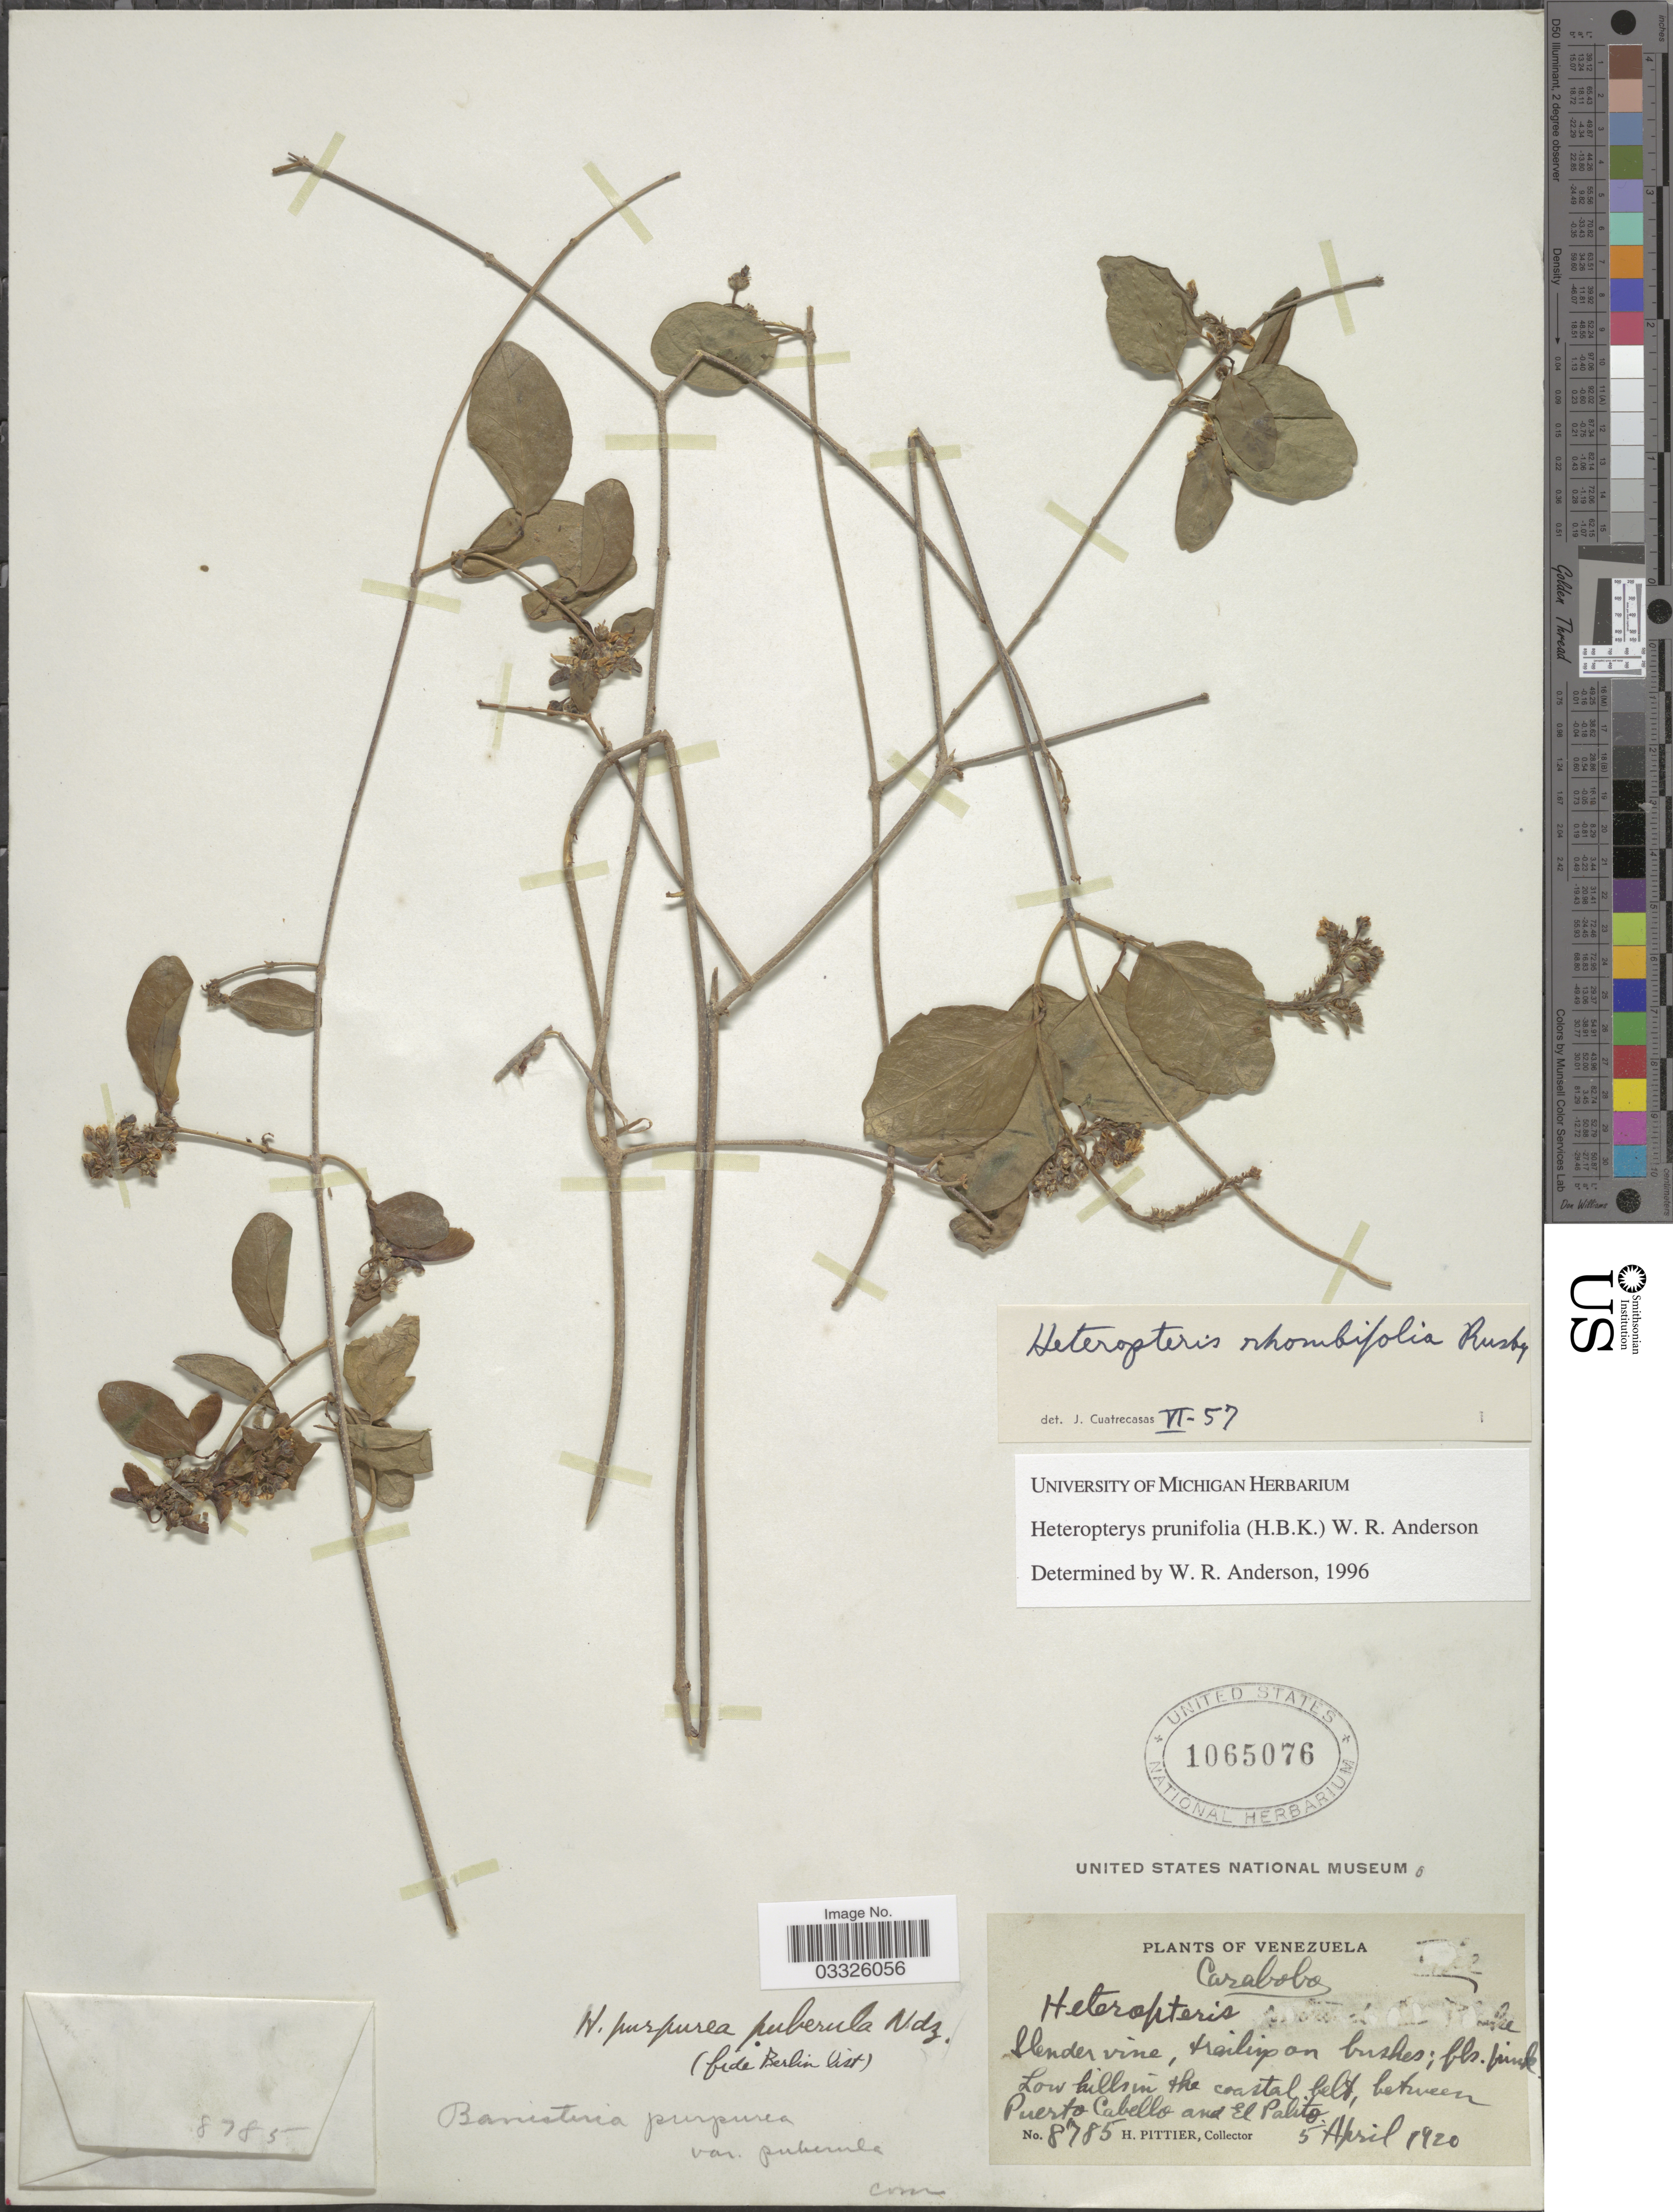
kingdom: Plantae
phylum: Tracheophyta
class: Magnoliopsida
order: Malpighiales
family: Malpighiaceae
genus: Heteropterys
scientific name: Heteropterys prunifolia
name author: (Kunth) W.R. Anderson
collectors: H. F. Pittier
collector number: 8785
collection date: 1920-04-05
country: Venezuela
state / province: Carabobo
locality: Low hills in the coastal belt, between Puerto Cabello and El Palito.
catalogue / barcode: US 1065076